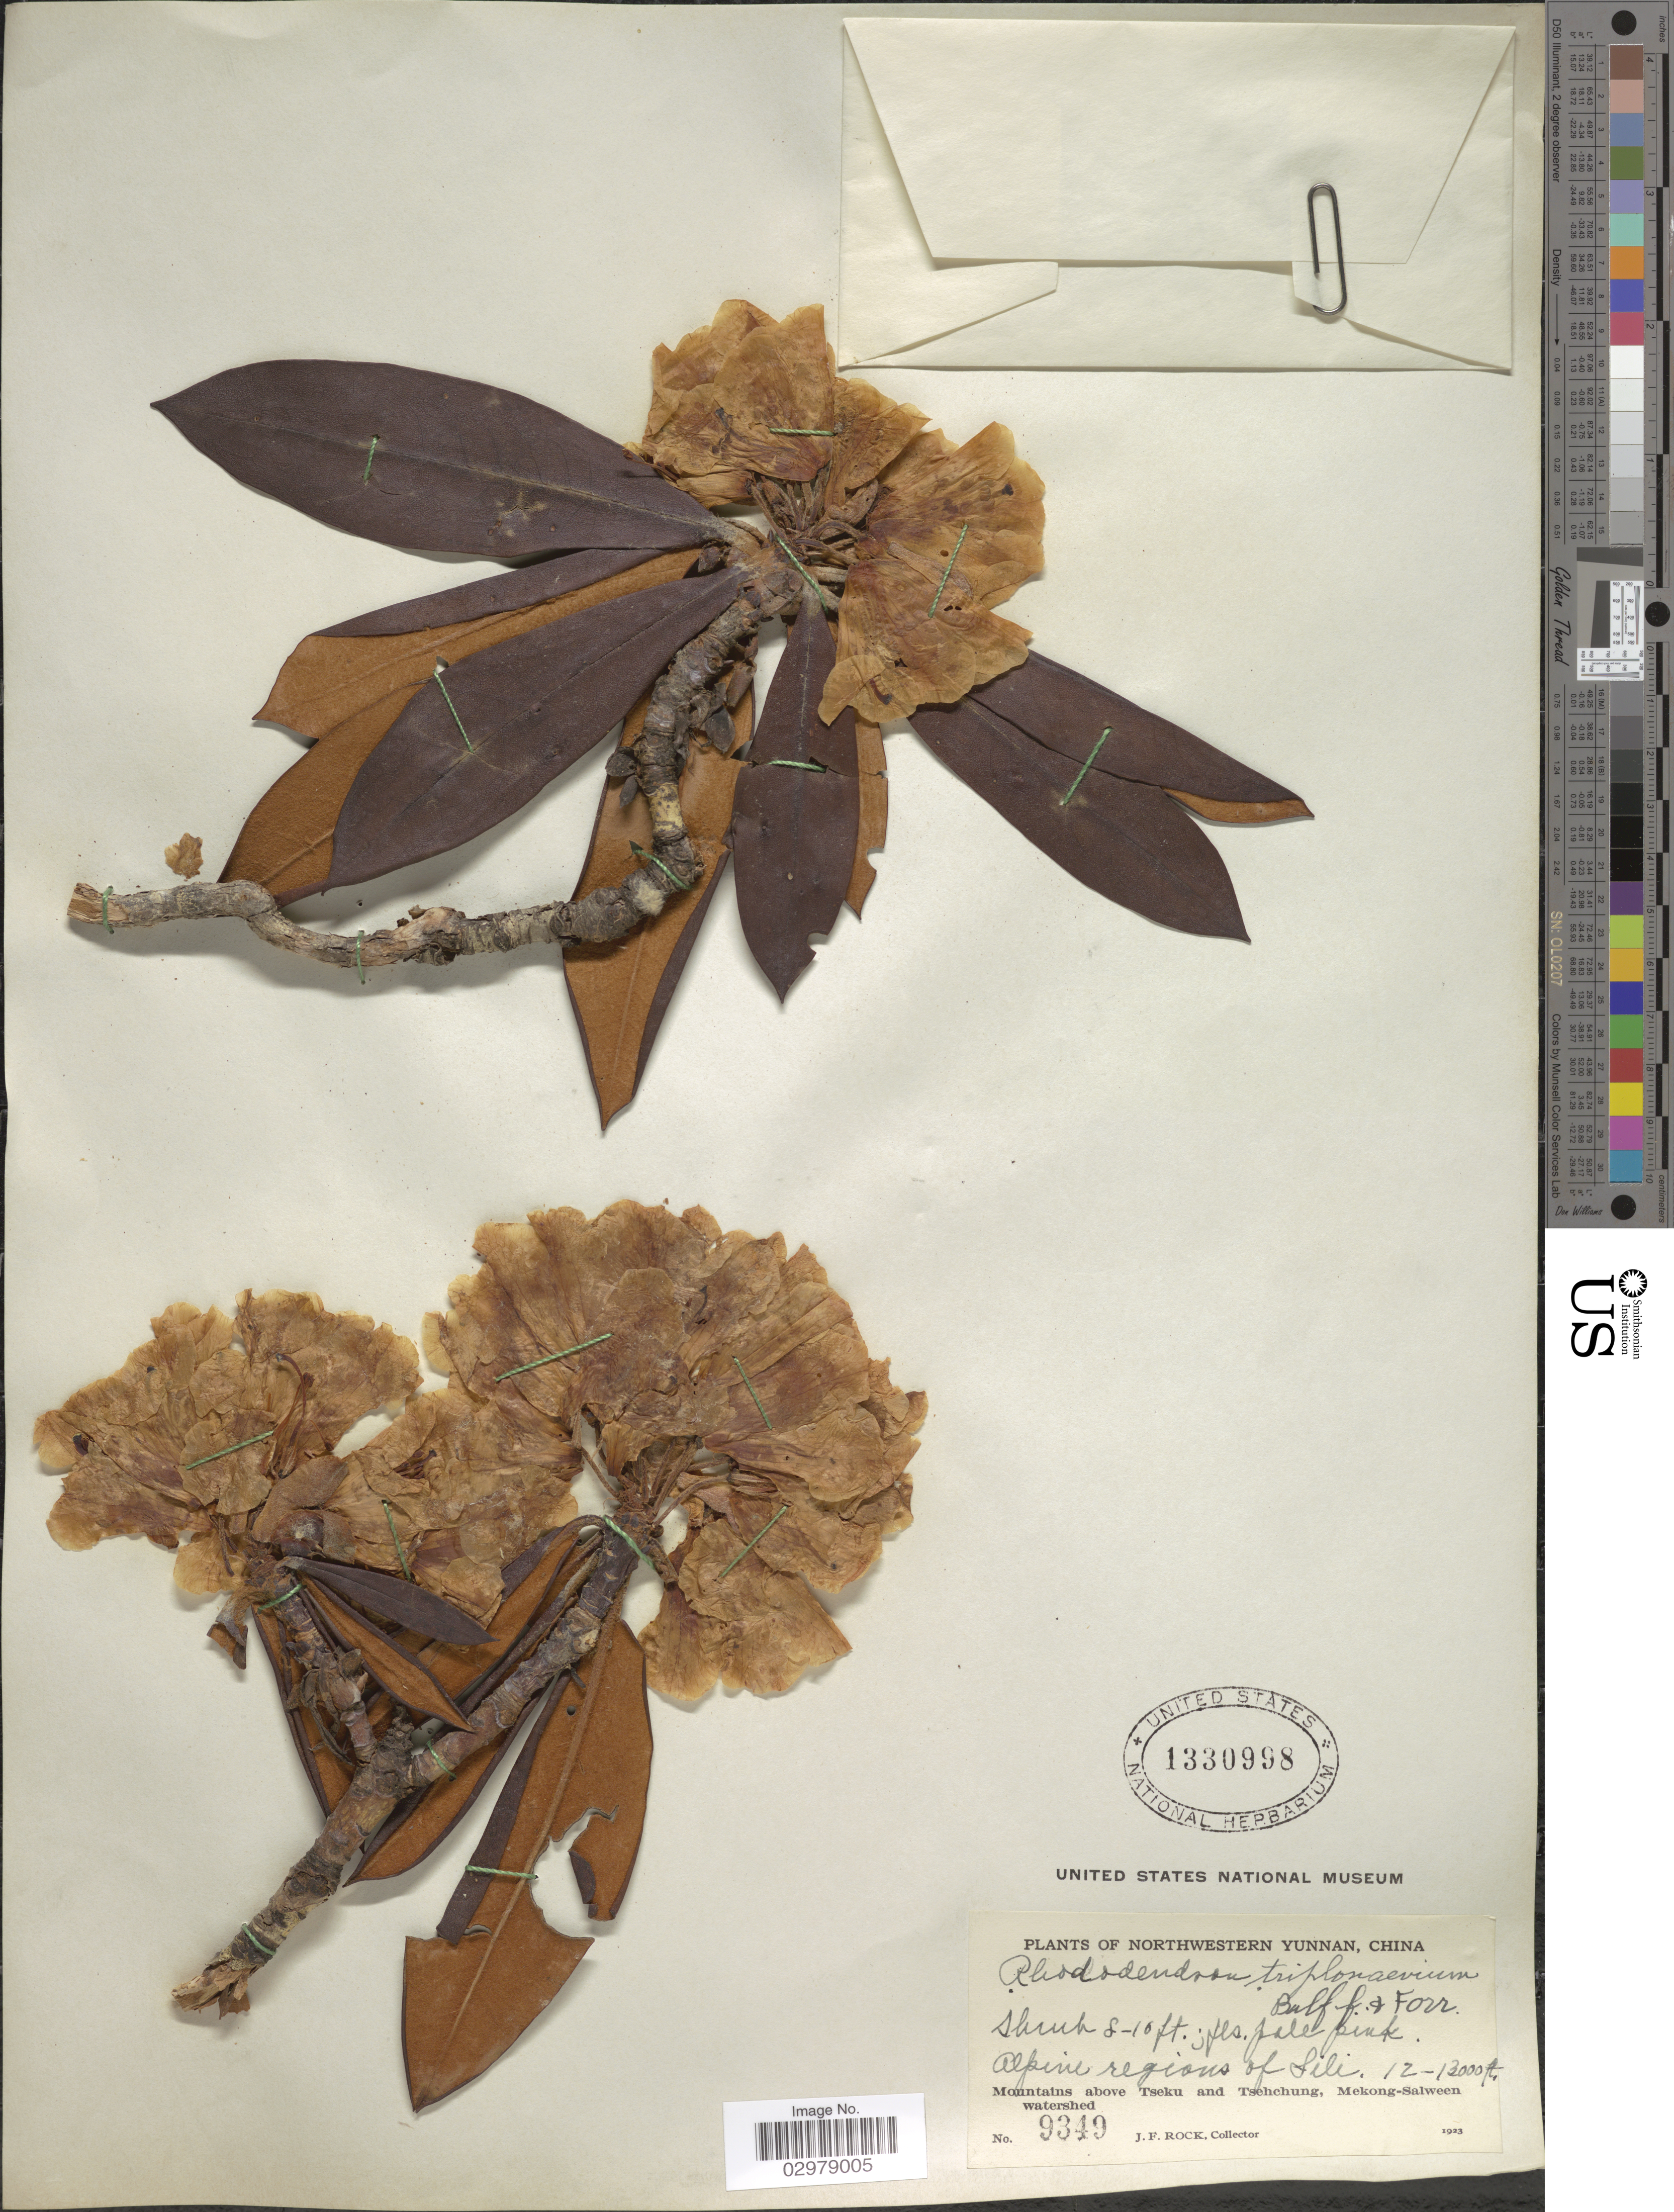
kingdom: Plantae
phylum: Tracheophyta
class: Magnoliopsida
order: Ericales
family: Ericaceae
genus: Rhododendron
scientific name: Rhododendron triplonaevium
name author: Balf. f. & Forrest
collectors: J. Rock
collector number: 9349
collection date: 1923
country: China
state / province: Yunnan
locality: Northwestern Yunnan. Alpine regions of Sili, Mountains above Tseku and Tsehchung, Mekong-Salween watershed.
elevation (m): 3658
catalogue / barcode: US 1330998